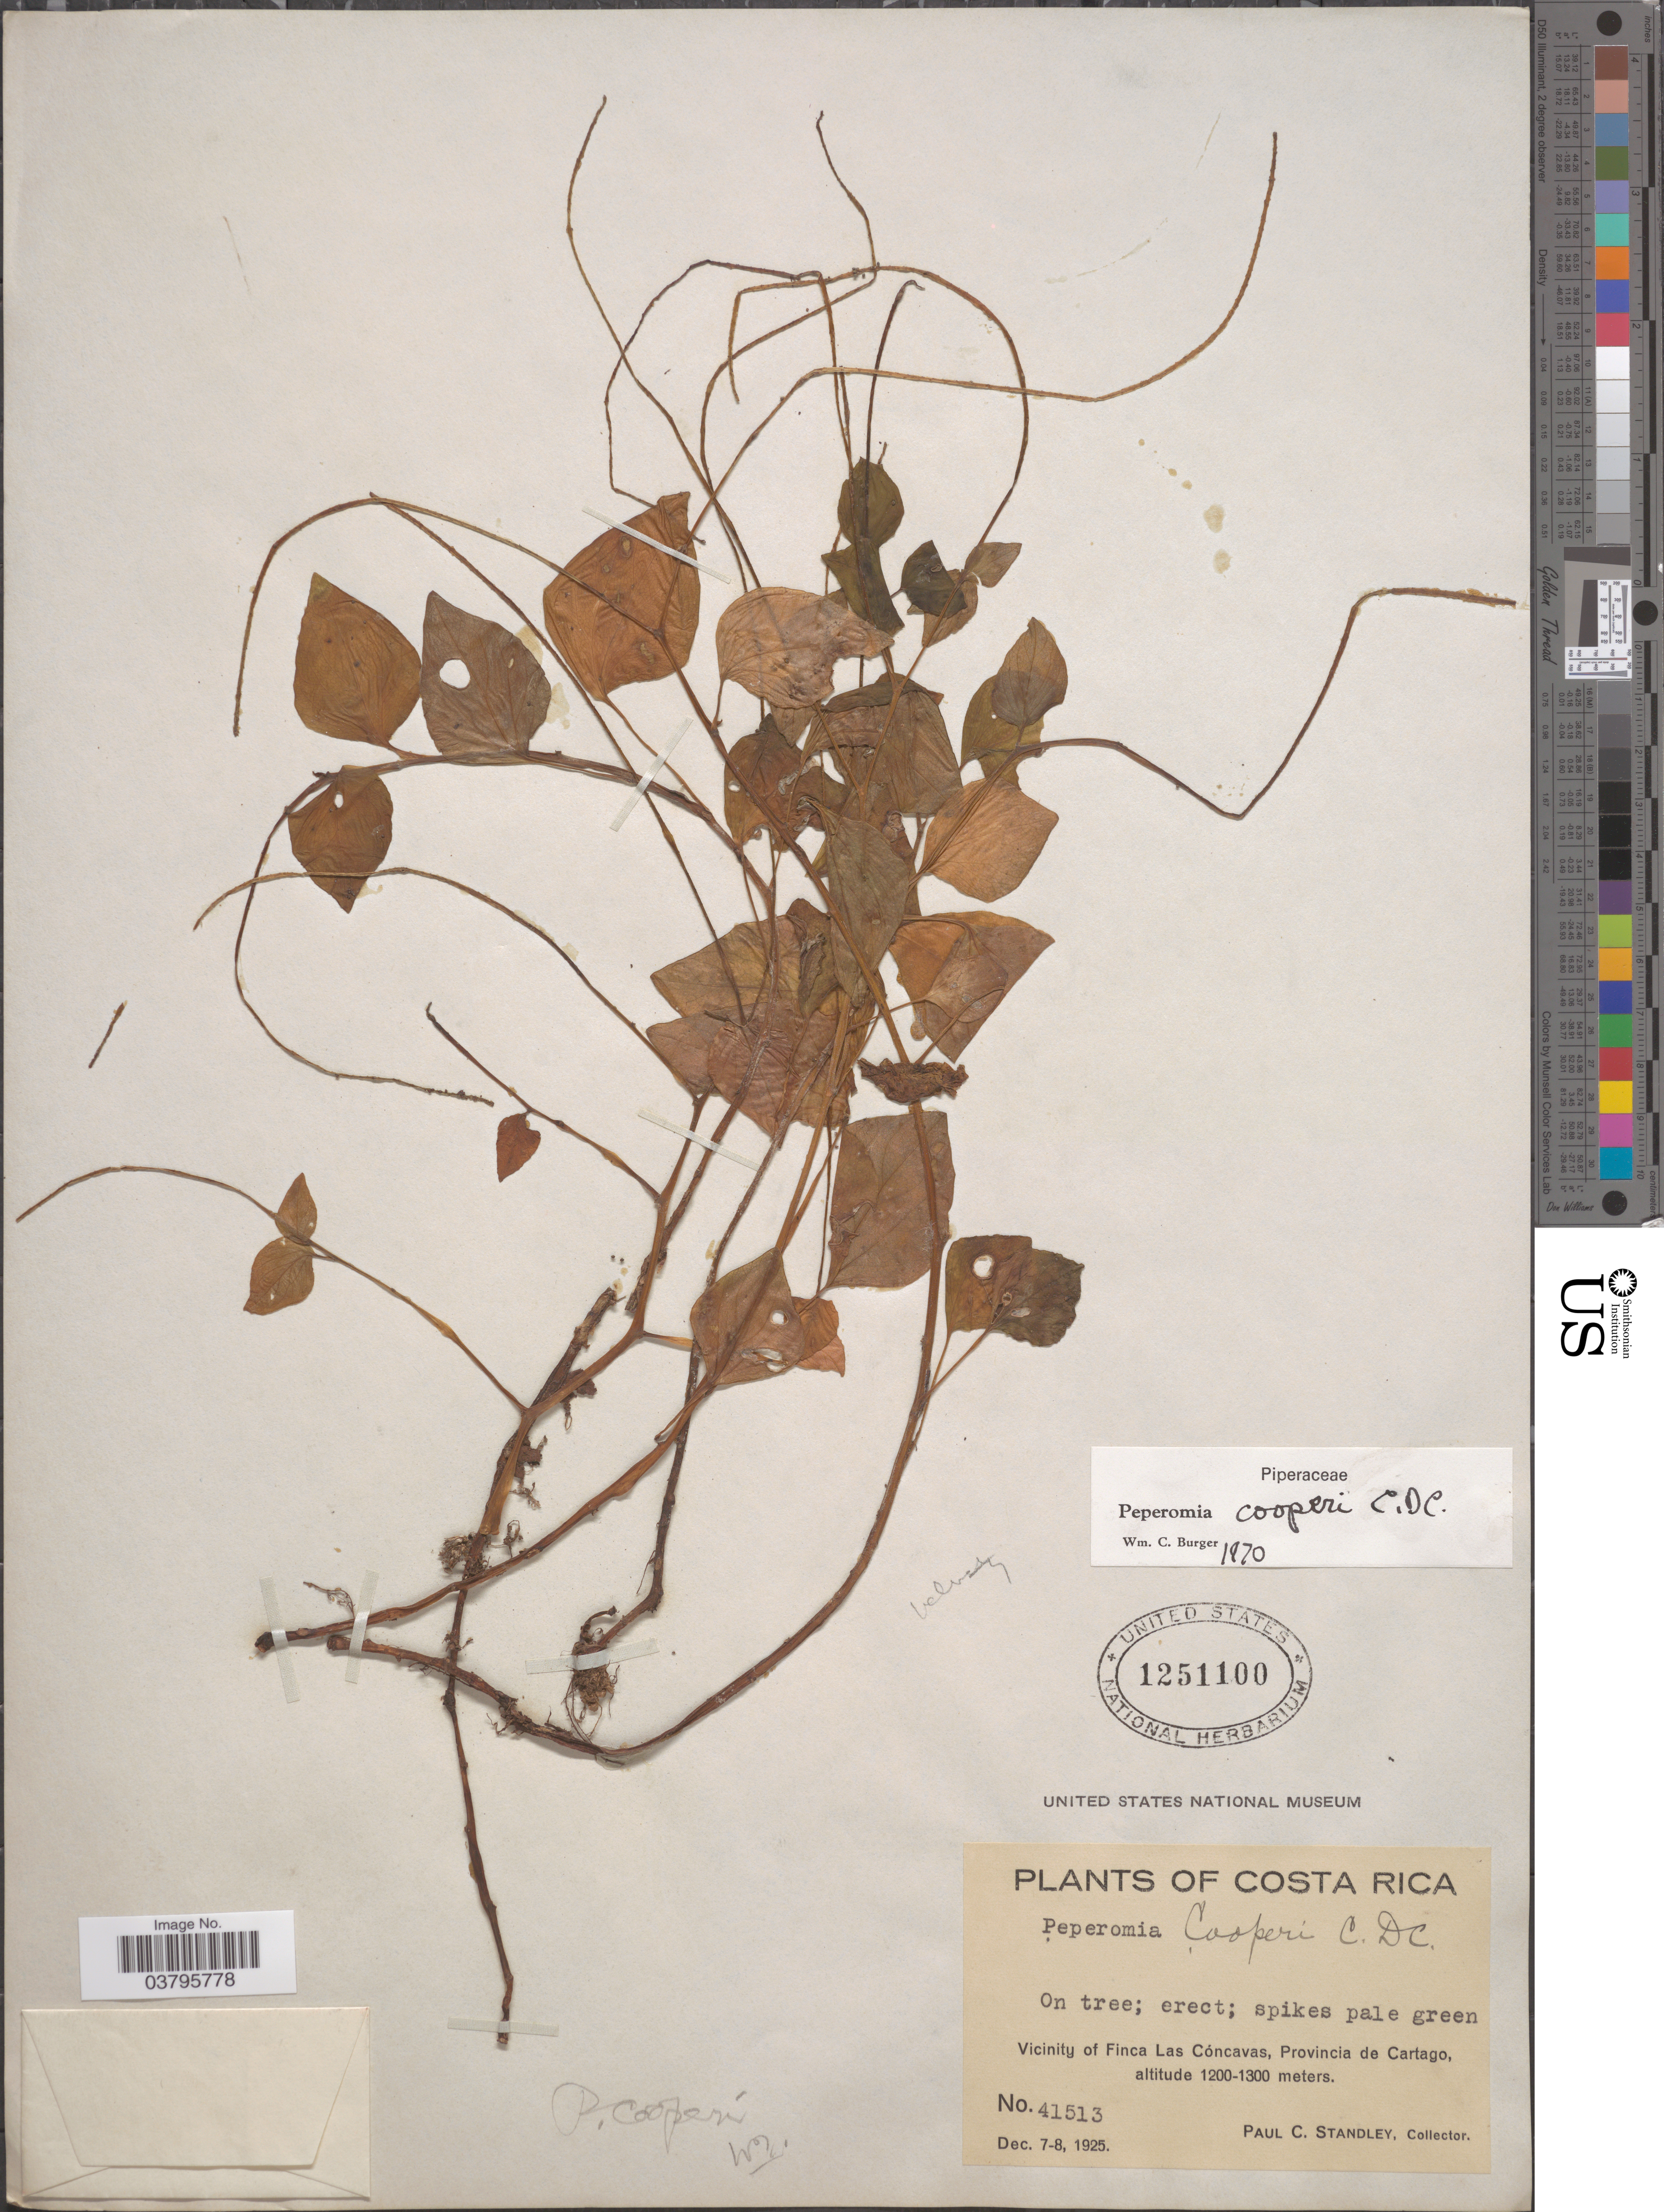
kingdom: Plantae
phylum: Tracheophyta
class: Magnoliopsida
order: Piperales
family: Piperaceae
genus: Peperomia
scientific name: Peperomia sancarlosiana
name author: C. DC.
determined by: Jiménez, José Estaban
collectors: P. C. Standley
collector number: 41513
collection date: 1925-12-07/1925-12-08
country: Costa Rica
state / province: Cartago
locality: Vicinity of Finca Las Cóncavas.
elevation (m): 1200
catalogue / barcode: US 1251100